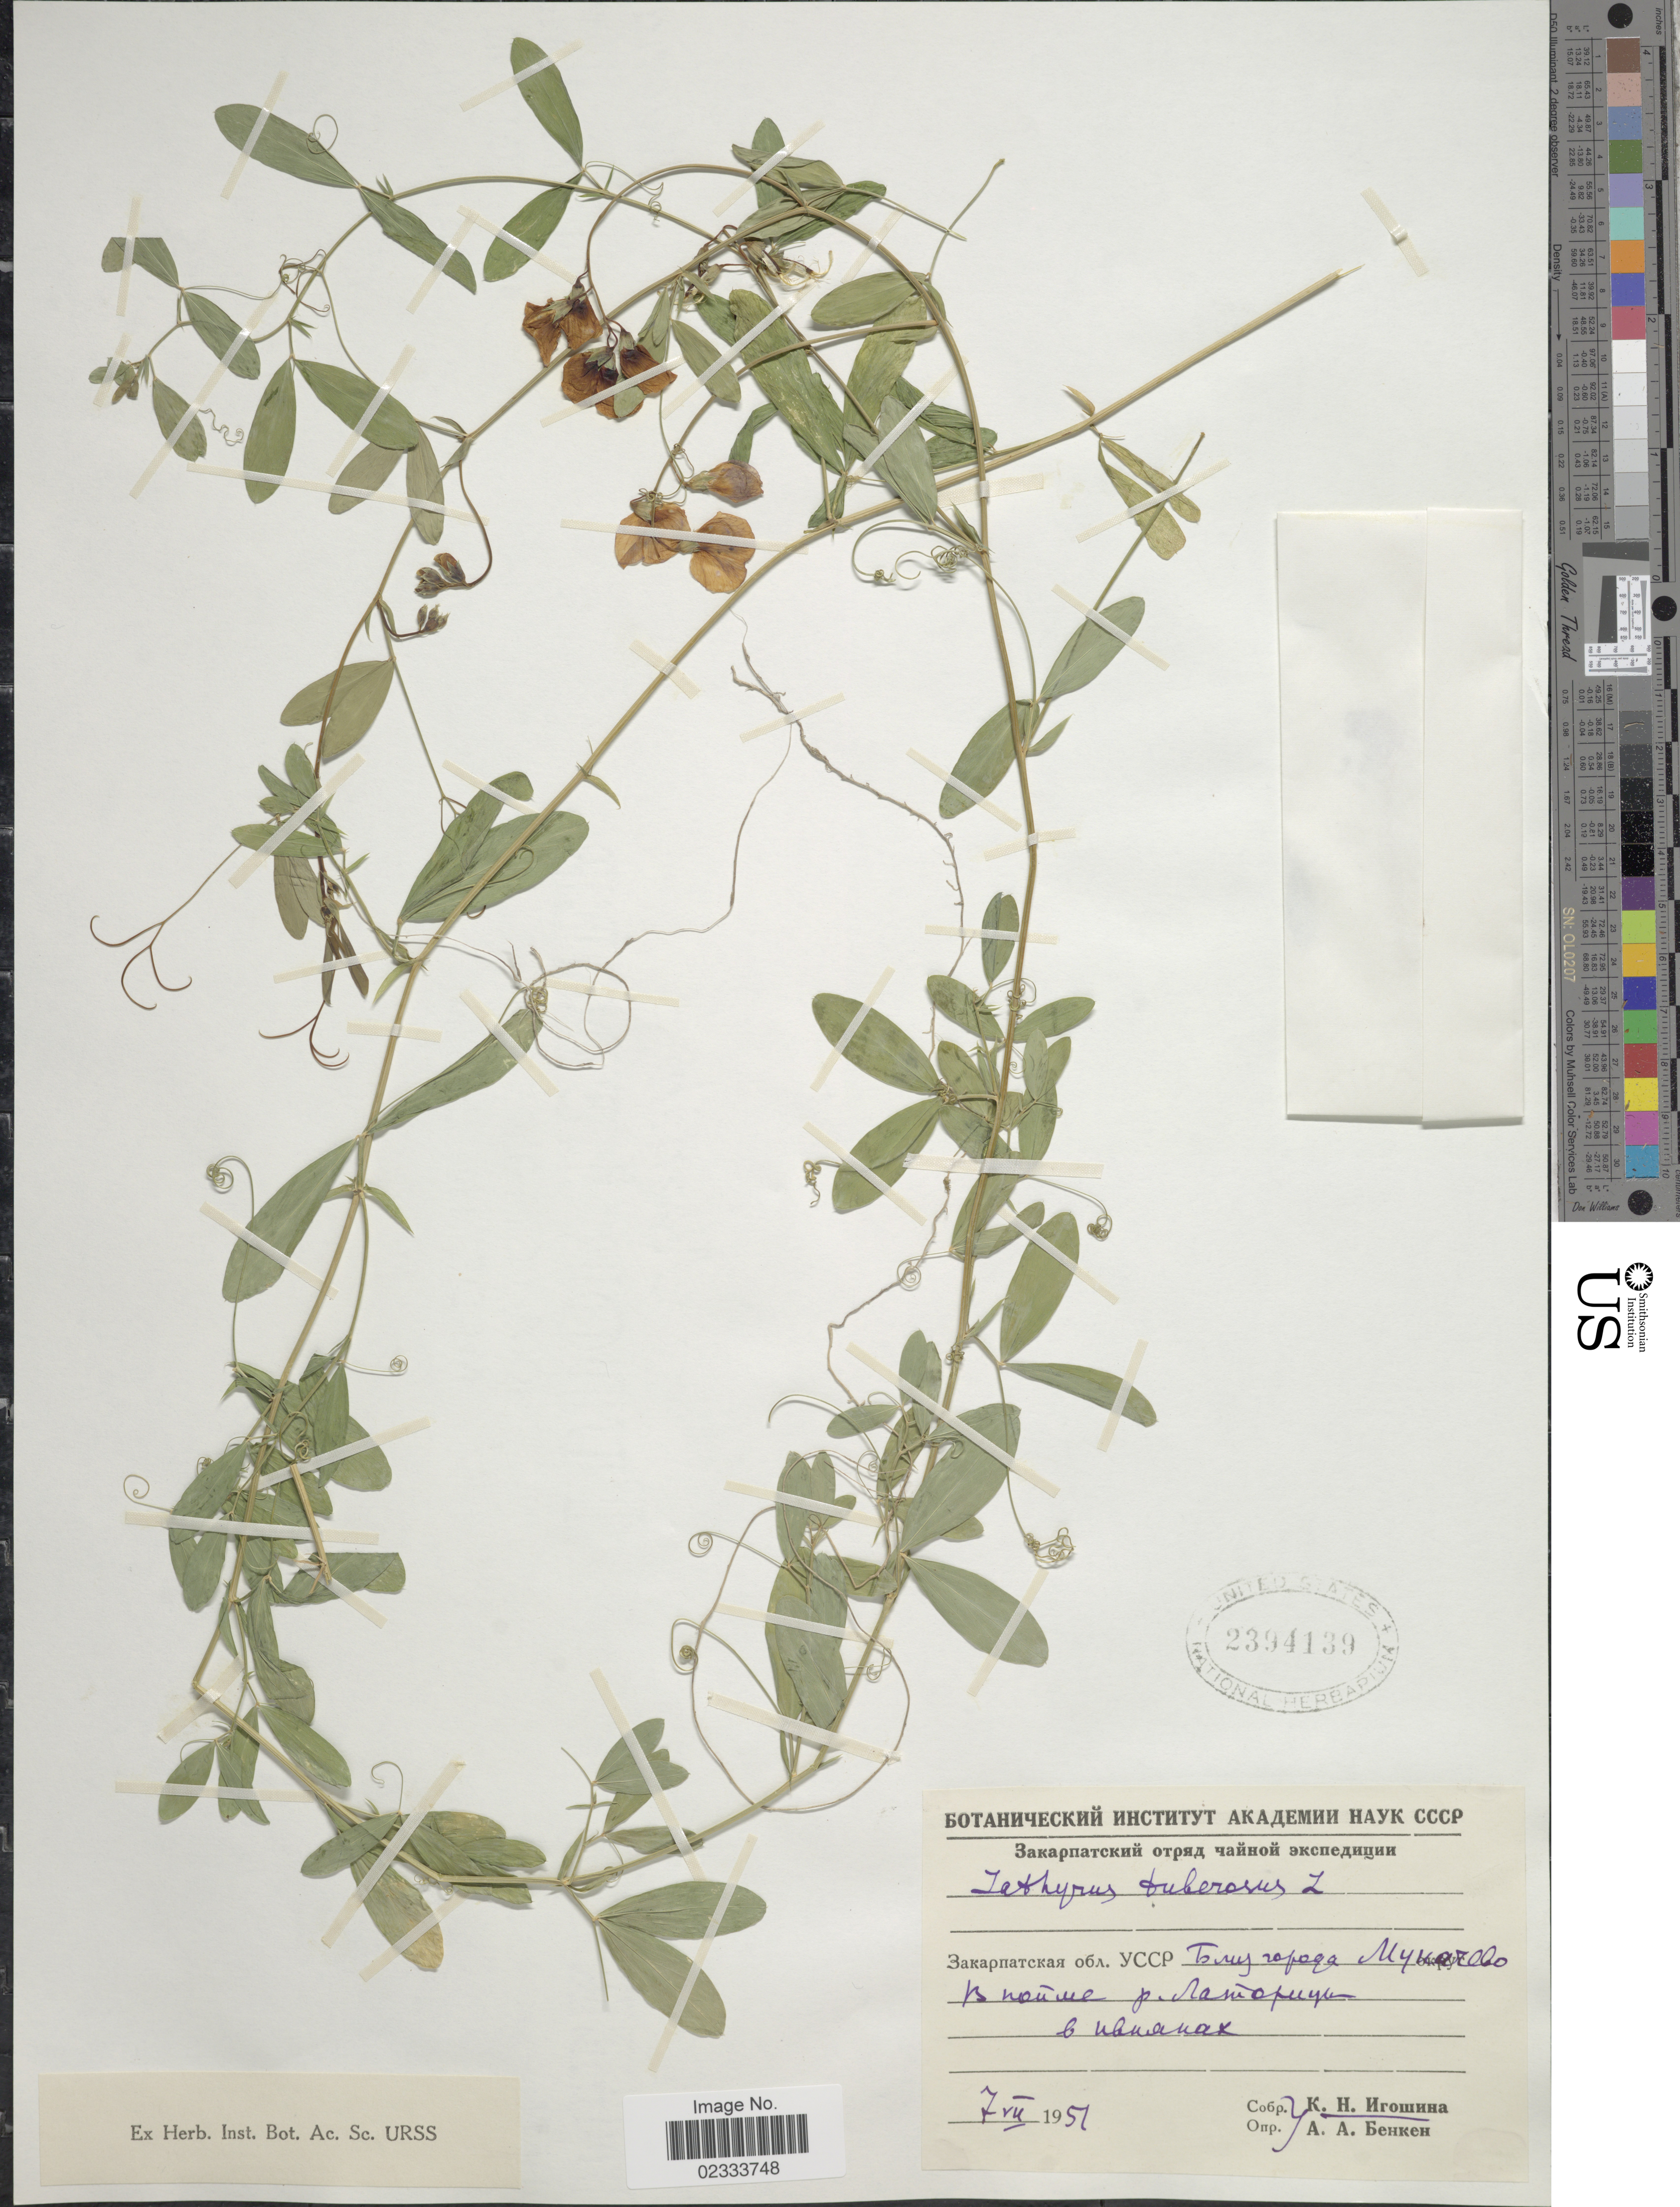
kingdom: Plantae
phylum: Tracheophyta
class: Magnoliopsida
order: Fabales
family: Fabaceae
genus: Lathyrus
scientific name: Lathyrus tuberosus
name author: L.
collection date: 1951-07-07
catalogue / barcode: US 2394139